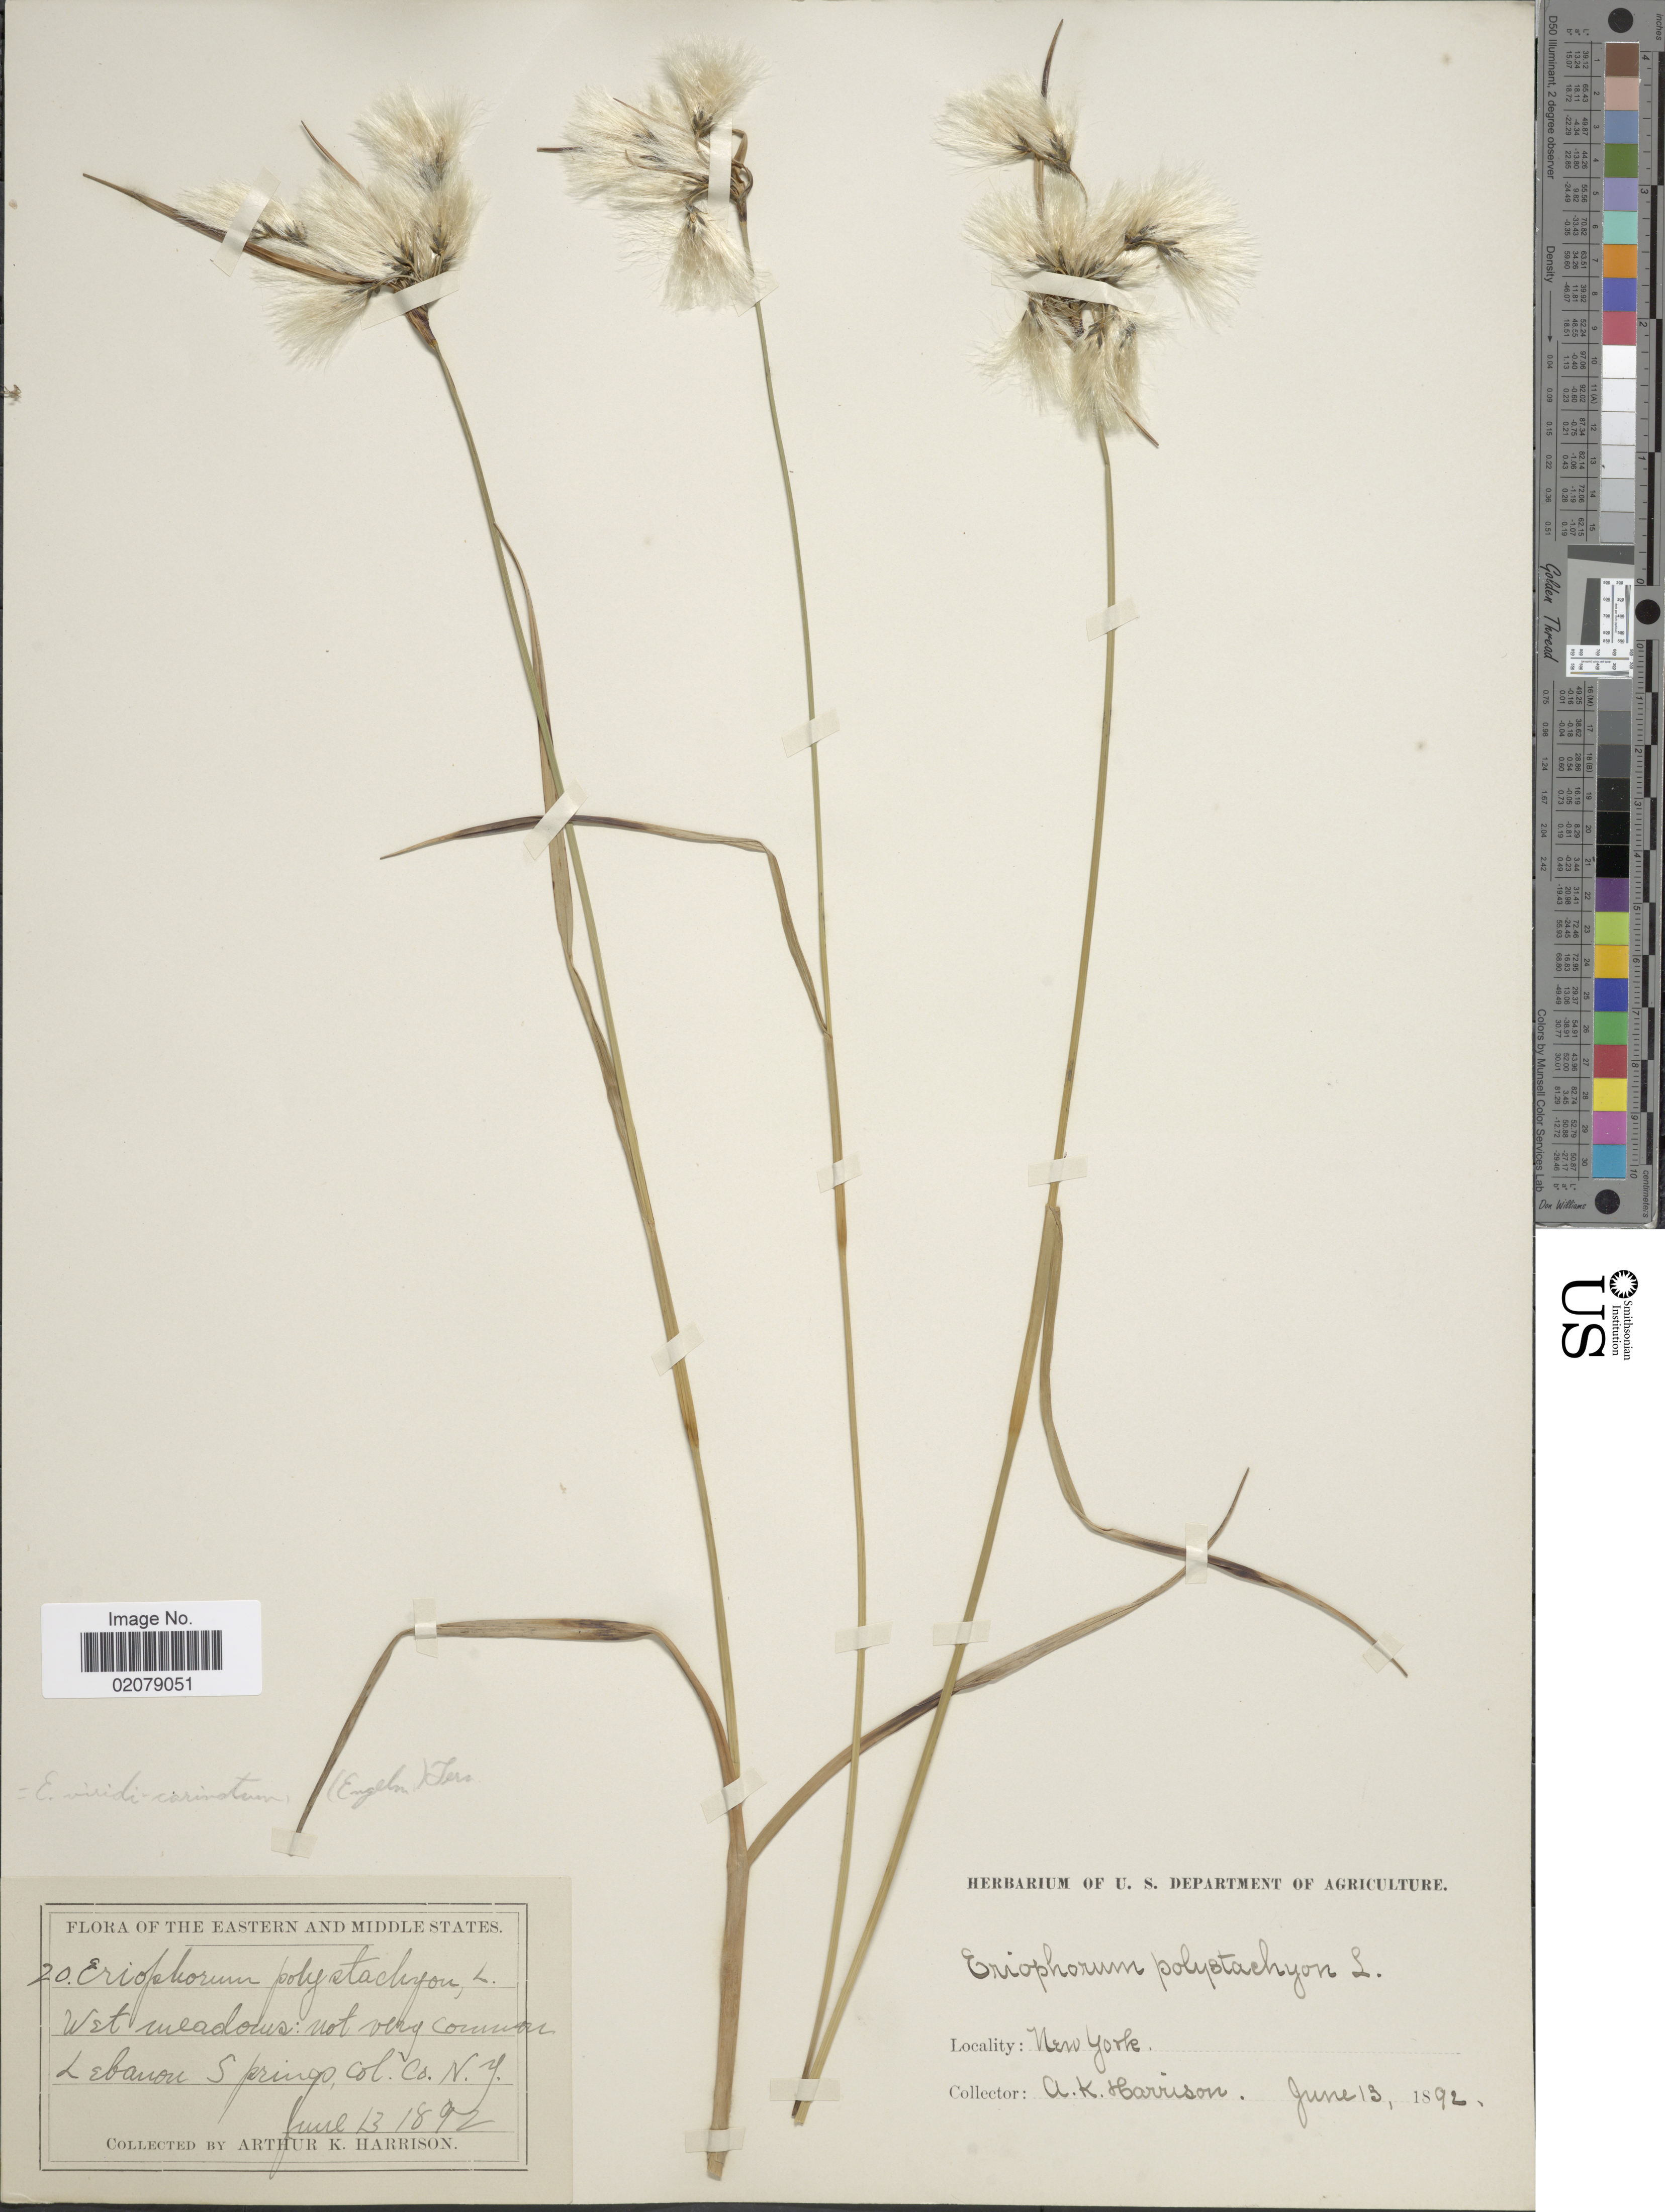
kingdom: Plantae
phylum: Tracheophyta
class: Liliopsida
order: Poales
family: Cyperaceae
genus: Eriophorum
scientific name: Eriophorum viridicarinatum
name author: (Englem.) Fernald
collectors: A. K. Harrison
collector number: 20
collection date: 1892-06-13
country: United States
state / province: New York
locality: Lebanou Springs